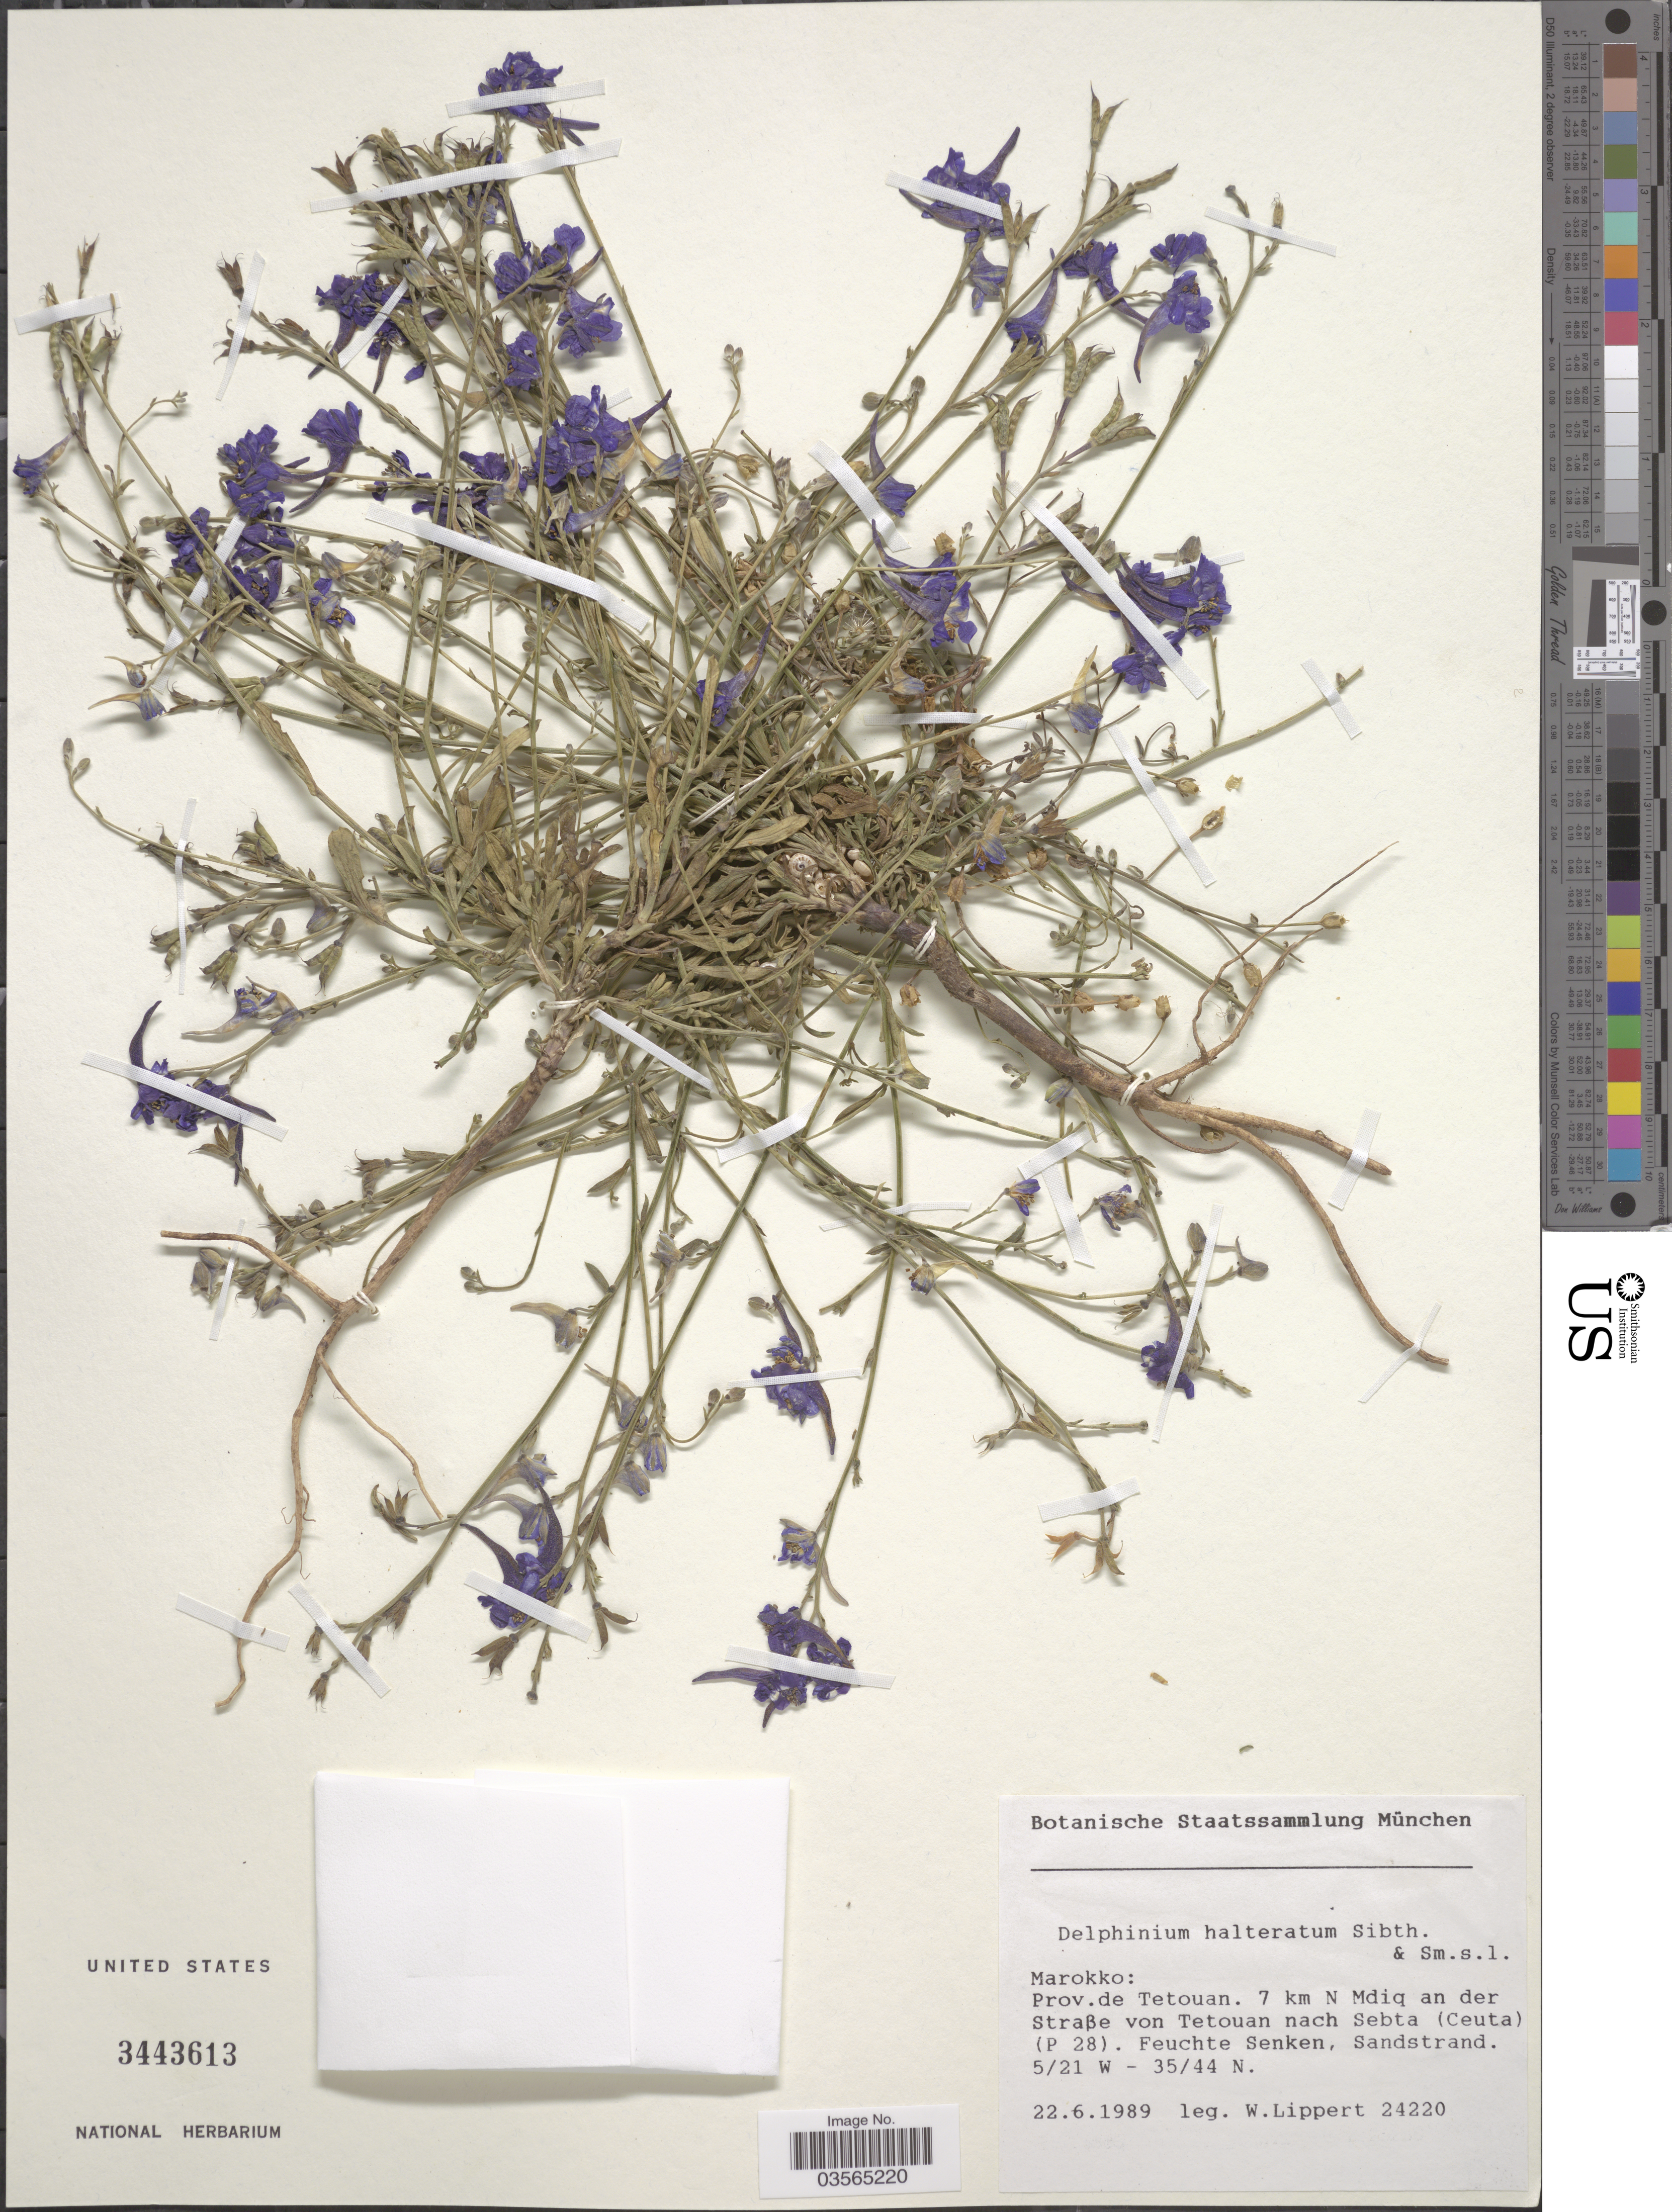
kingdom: Plantae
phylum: Tracheophyta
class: Magnoliopsida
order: Ranunculales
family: Ranunculaceae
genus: Delphinium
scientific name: Delphinium obcordatum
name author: DC.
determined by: Du Pasquier, P.-E.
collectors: W. Lippert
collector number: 24220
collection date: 1989-06-22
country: Morocco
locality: Prov. de Tetouan. 7 km N Mdiq an der Straße von Tetouan nach Sebta (Ceuta) (P 28). Feuchte Senken, Sandstrand.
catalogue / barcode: US 3443613